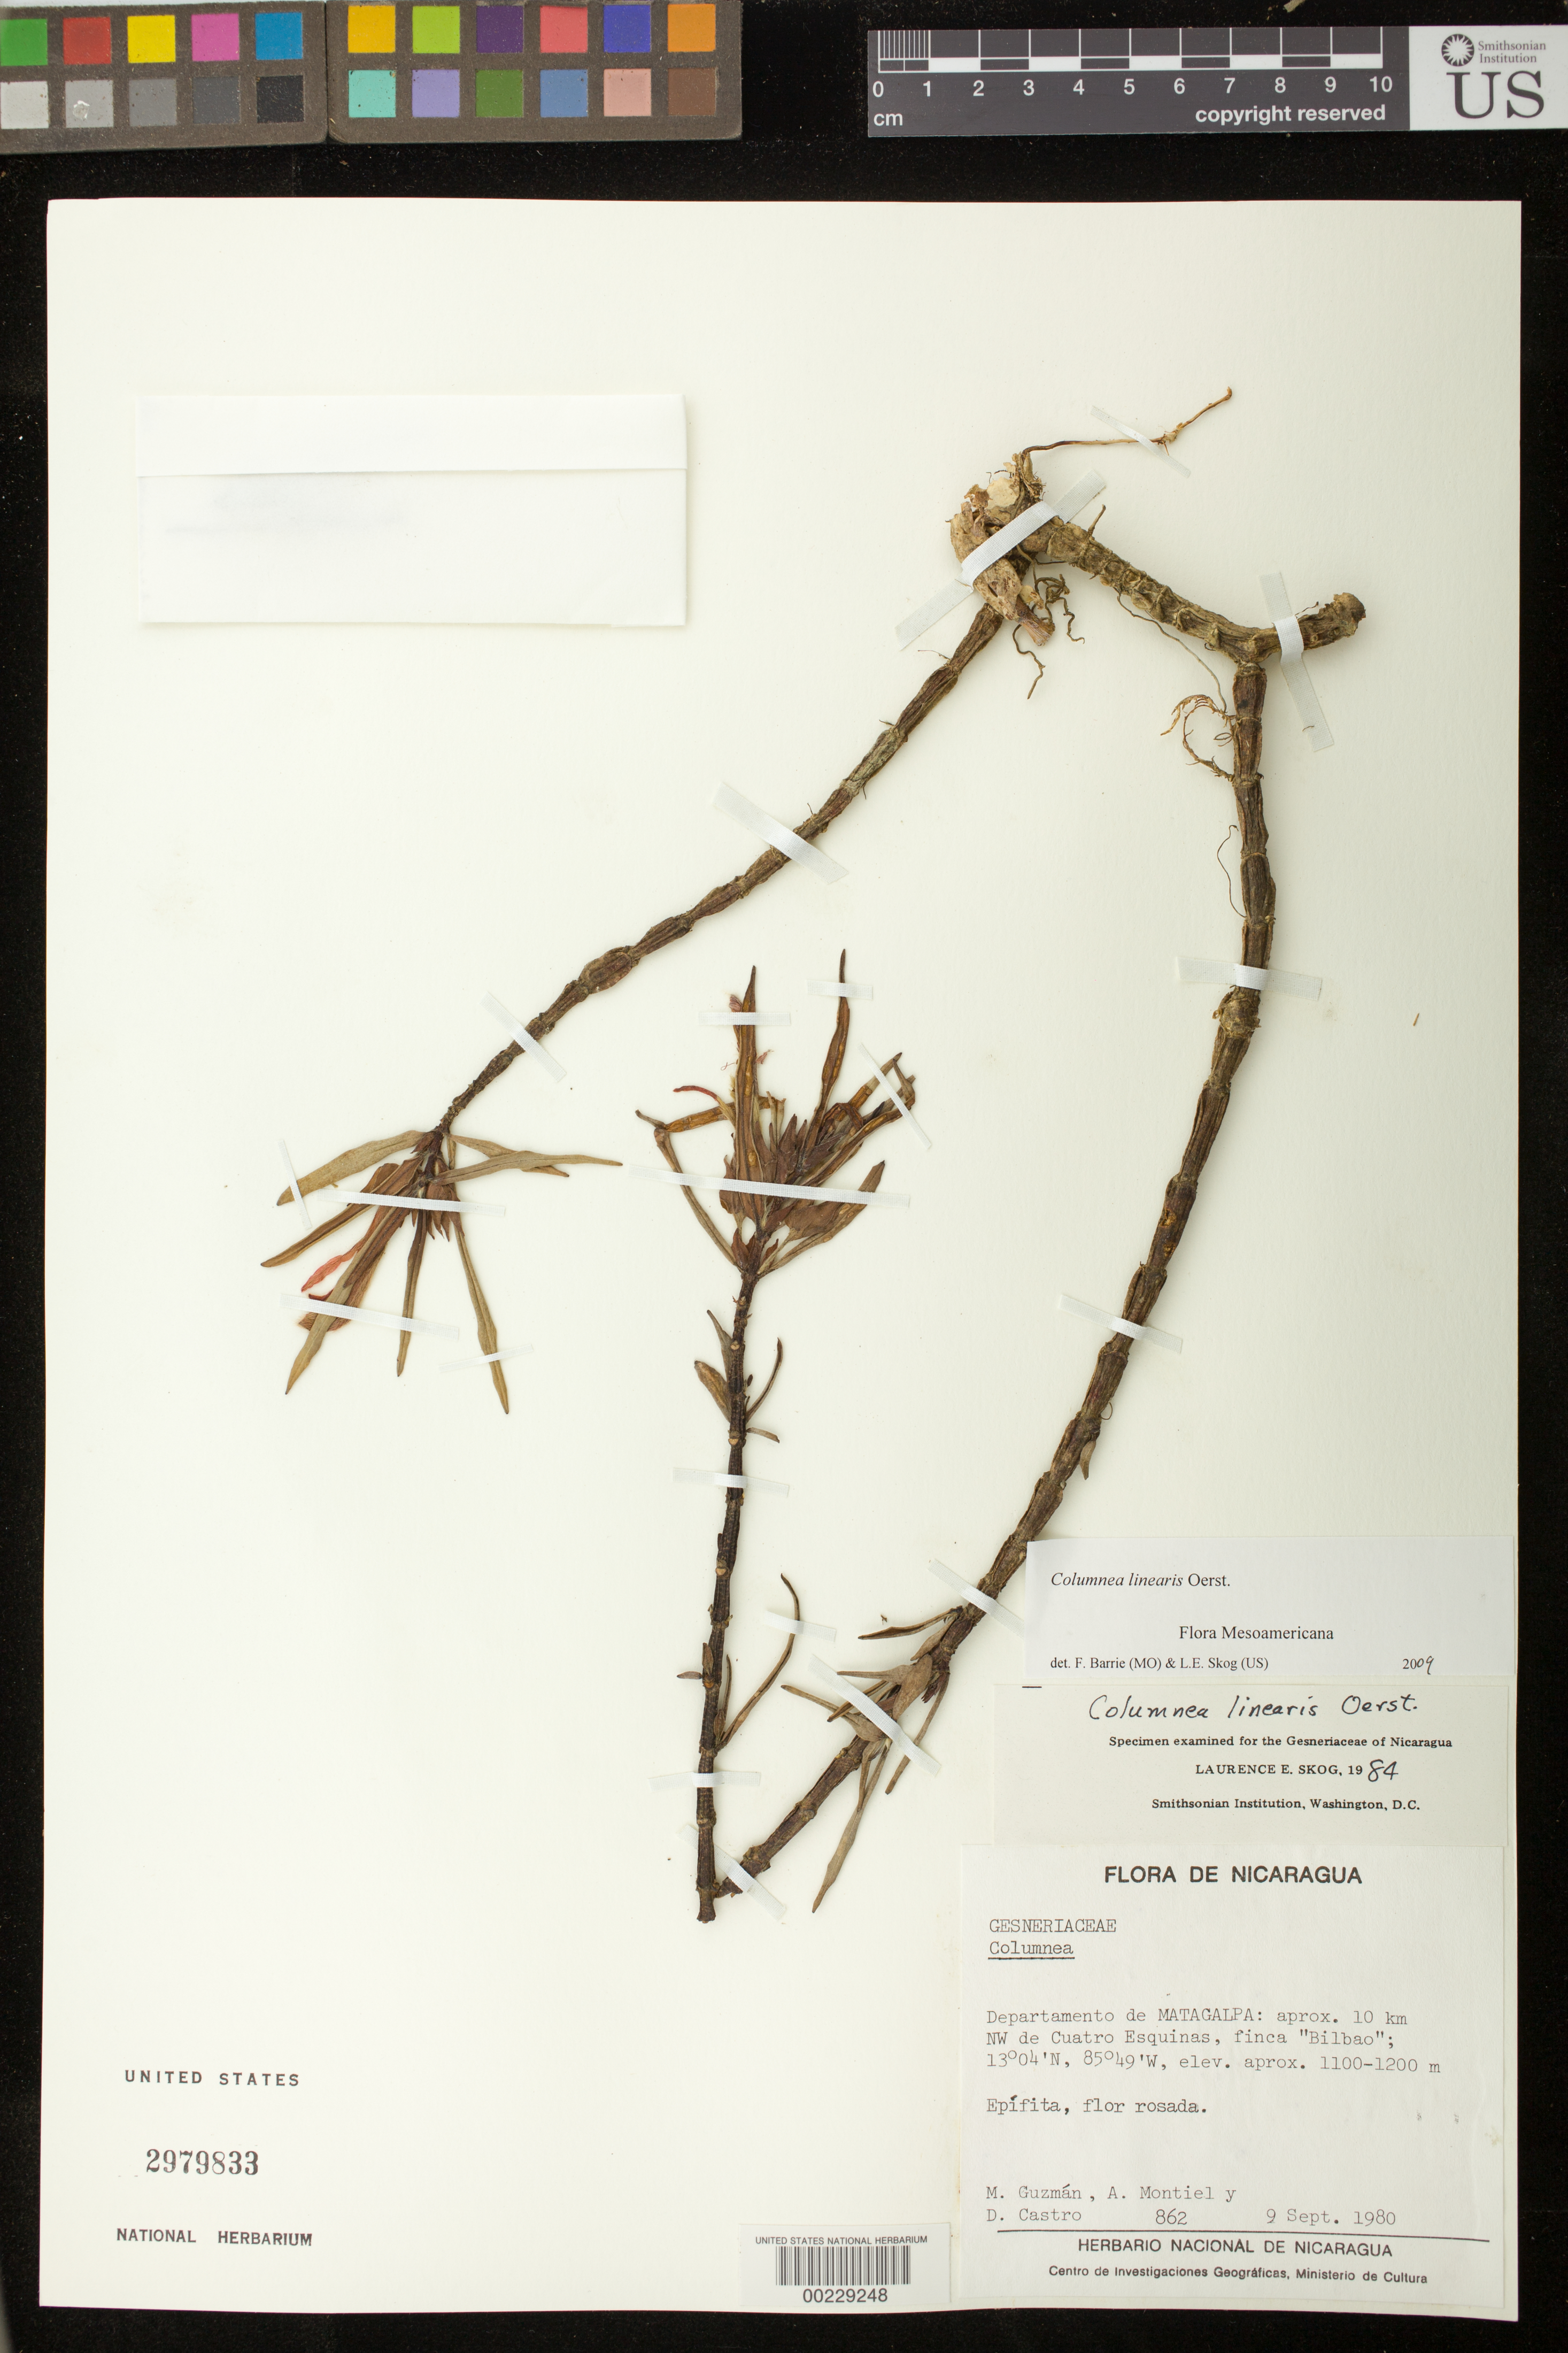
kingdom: Plantae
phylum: Tracheophyta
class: Magnoliopsida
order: Lamiales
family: Gesneriaceae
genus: Columnea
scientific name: Columnea linearis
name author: Oerst.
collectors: M. Guzmán & et al.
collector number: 862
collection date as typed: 09 Sep 1980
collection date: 1980-09-09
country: Nicaragua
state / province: Matagalpa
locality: Approx 10 km NW of Cuatro Esquinas, Finca "Bilbao"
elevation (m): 1100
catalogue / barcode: US 2979833